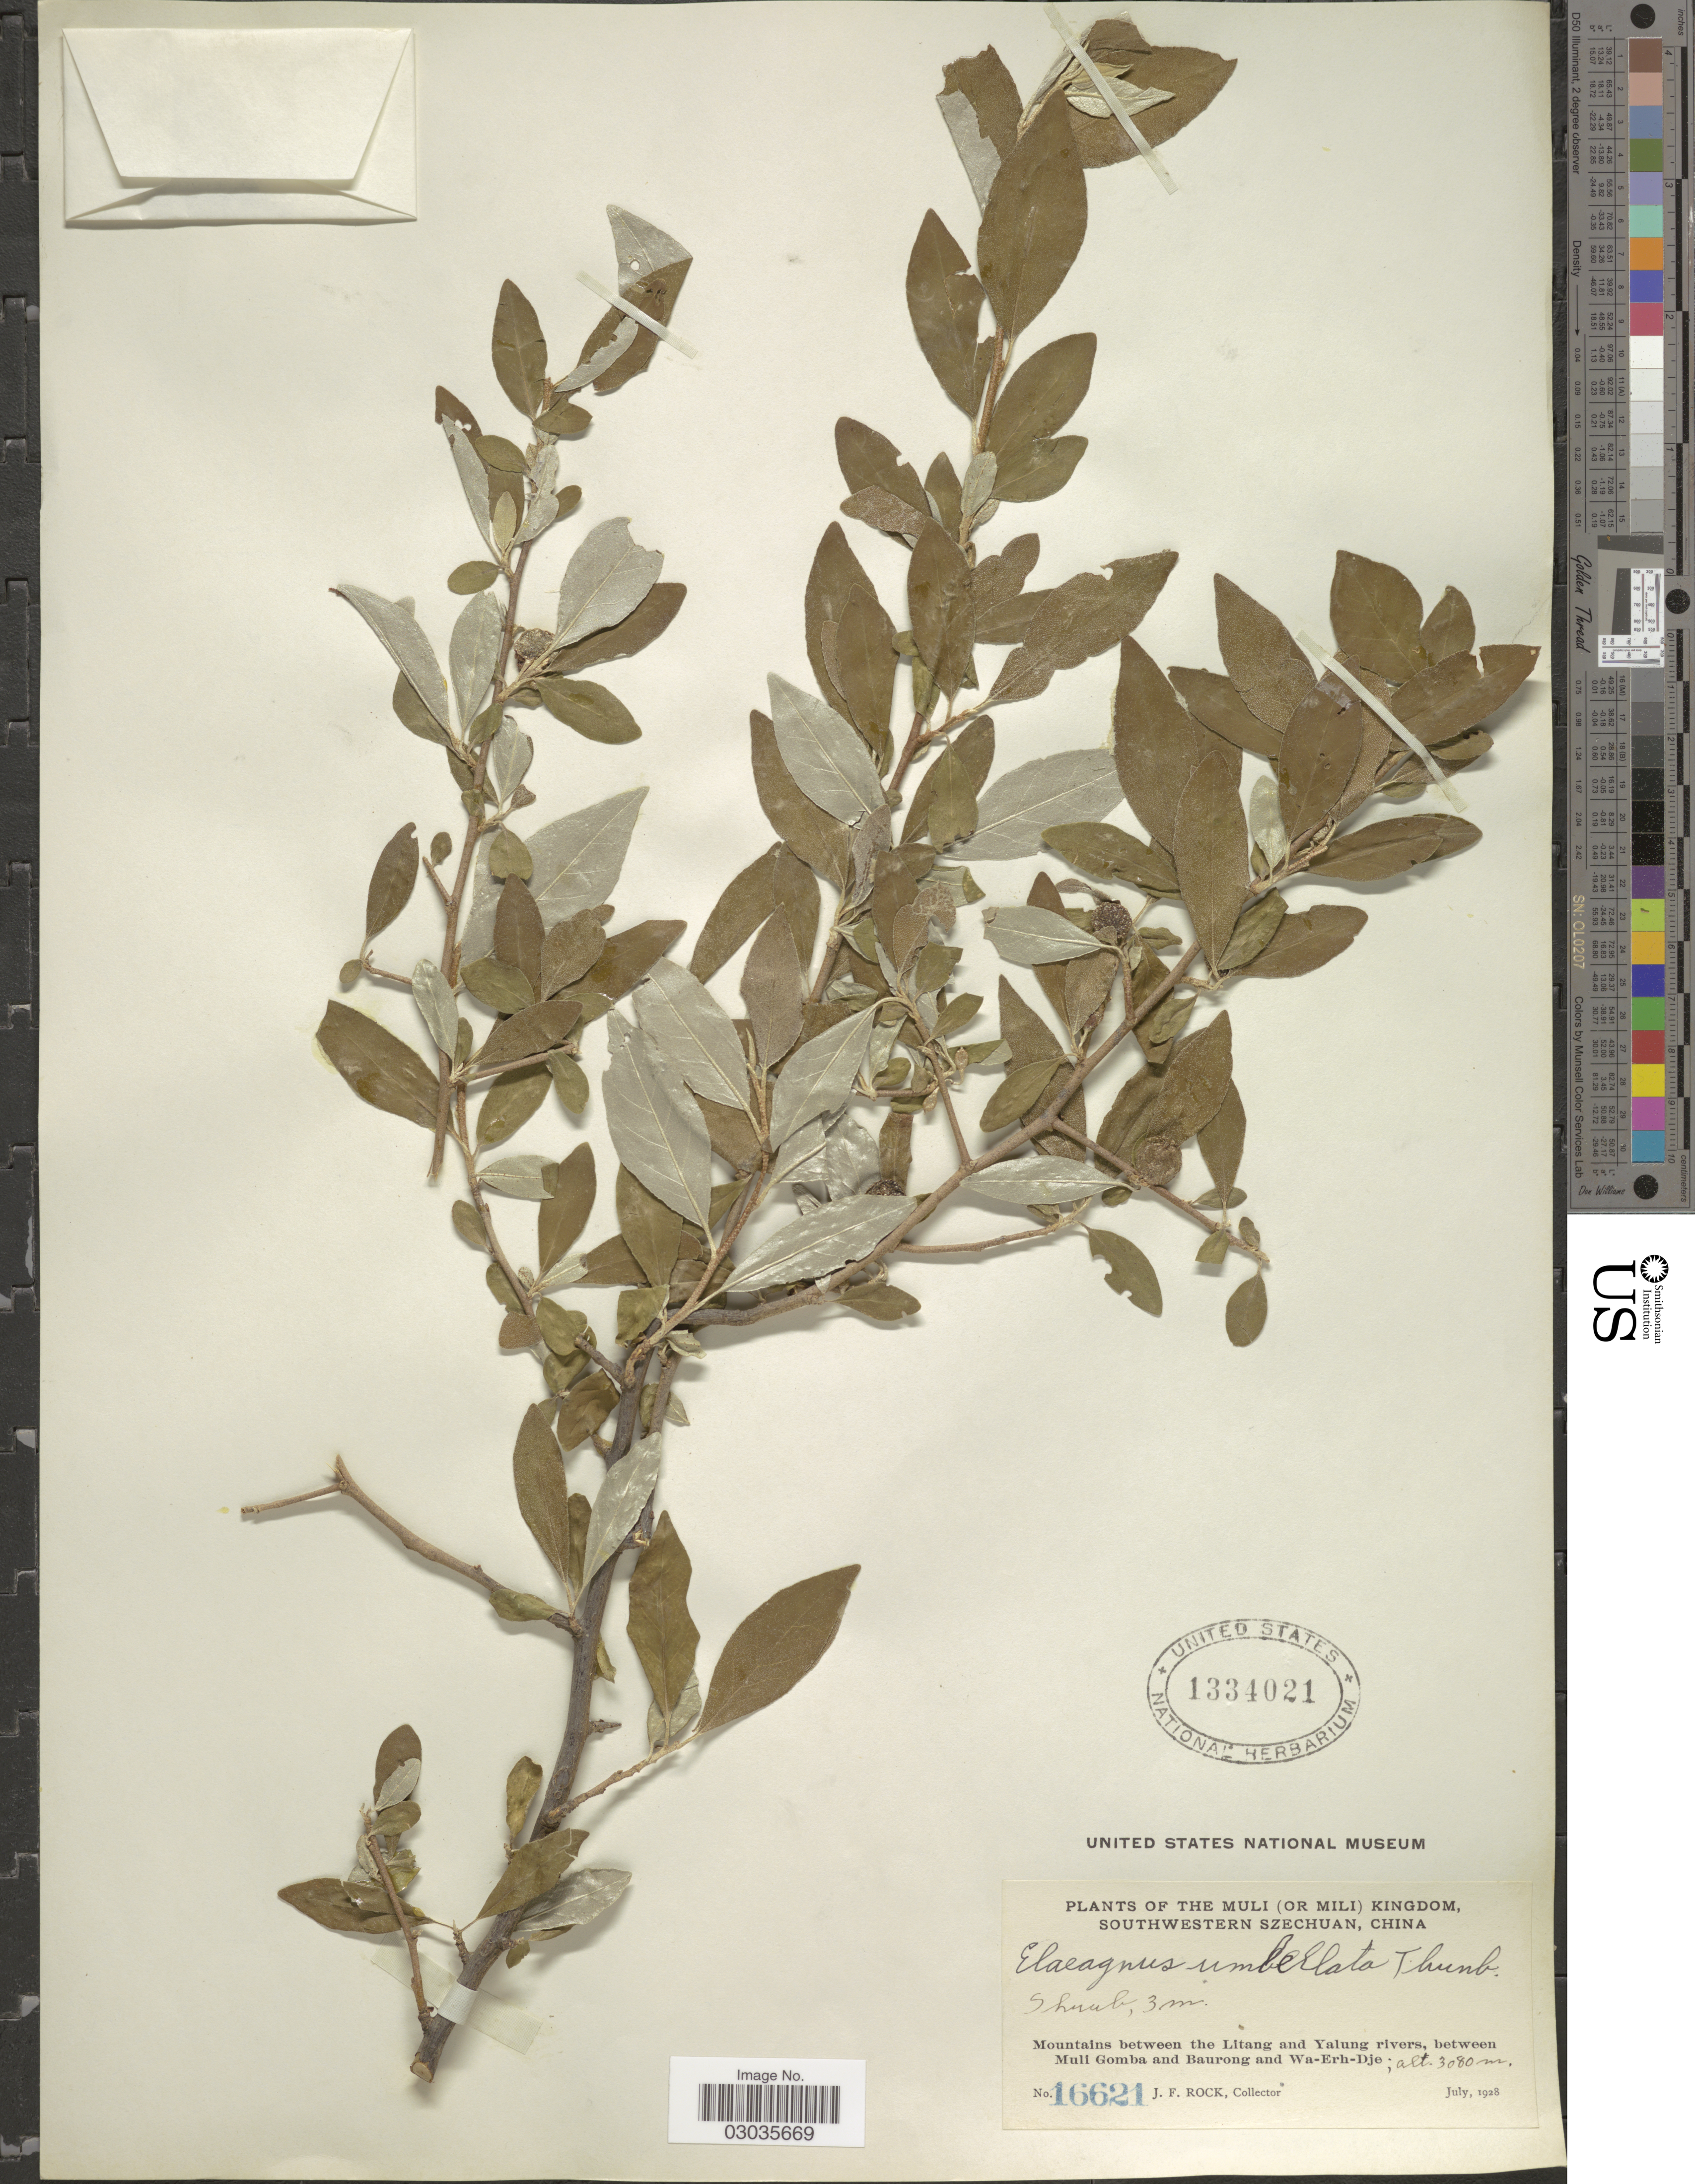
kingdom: Plantae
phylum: Tracheophyta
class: Magnoliopsida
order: Rosales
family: Elaeagnaceae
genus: Elaeagnus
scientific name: Elaeagnus umbellata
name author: Thunb.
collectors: J. Rock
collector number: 16621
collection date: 1928-07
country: China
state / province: Sichuan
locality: The Muli (or Mili) Kingdom, Southwestern Szechuan. Mountains between the Litang and Yalung rivers, between Muli Gomba and Baurong and Wa-Erh-Dje.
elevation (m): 3080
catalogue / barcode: US 1334021